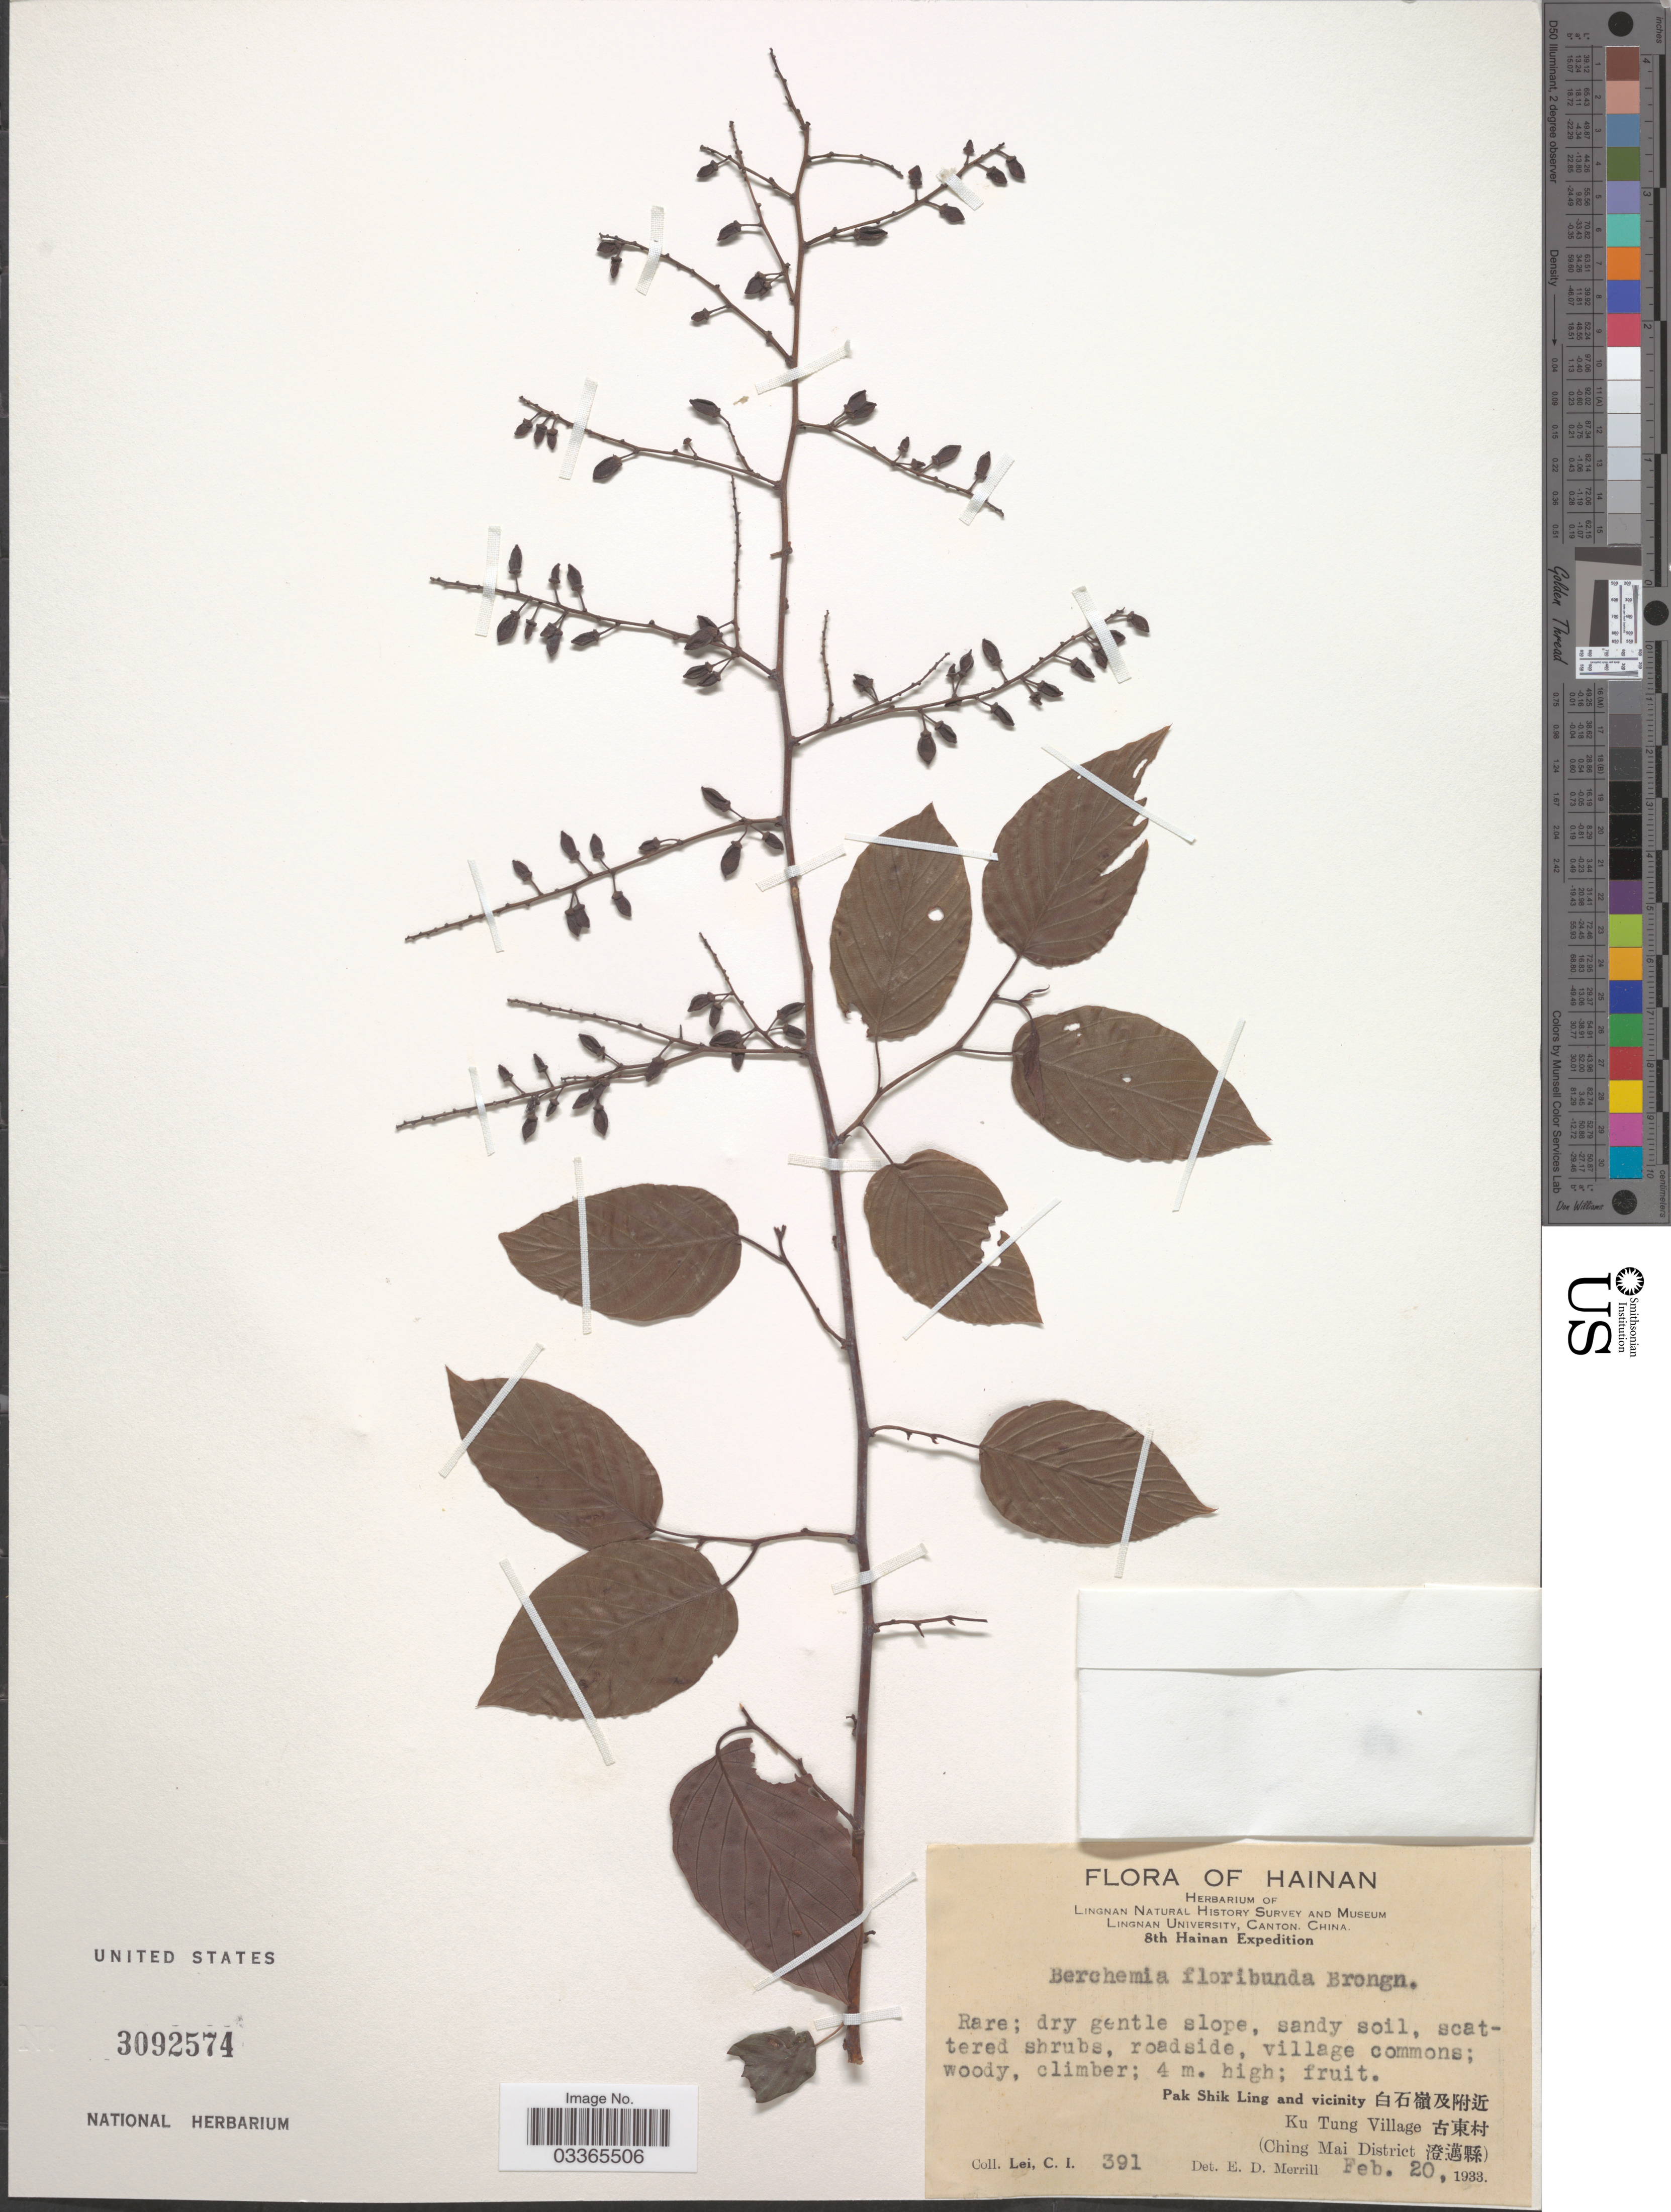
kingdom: Plantae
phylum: Tracheophyta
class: Magnoliopsida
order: Rosales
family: Rhamnaceae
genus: Berchemia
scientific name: Berchemia floribunda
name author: (Wall.) Brongn.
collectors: C. I. Lei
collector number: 391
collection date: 1933-02-20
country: China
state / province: Hainan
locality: Pak Shik Ling and vicinity X. Ku Tung Village X. (Ching Mai District X).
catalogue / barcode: US 3092574